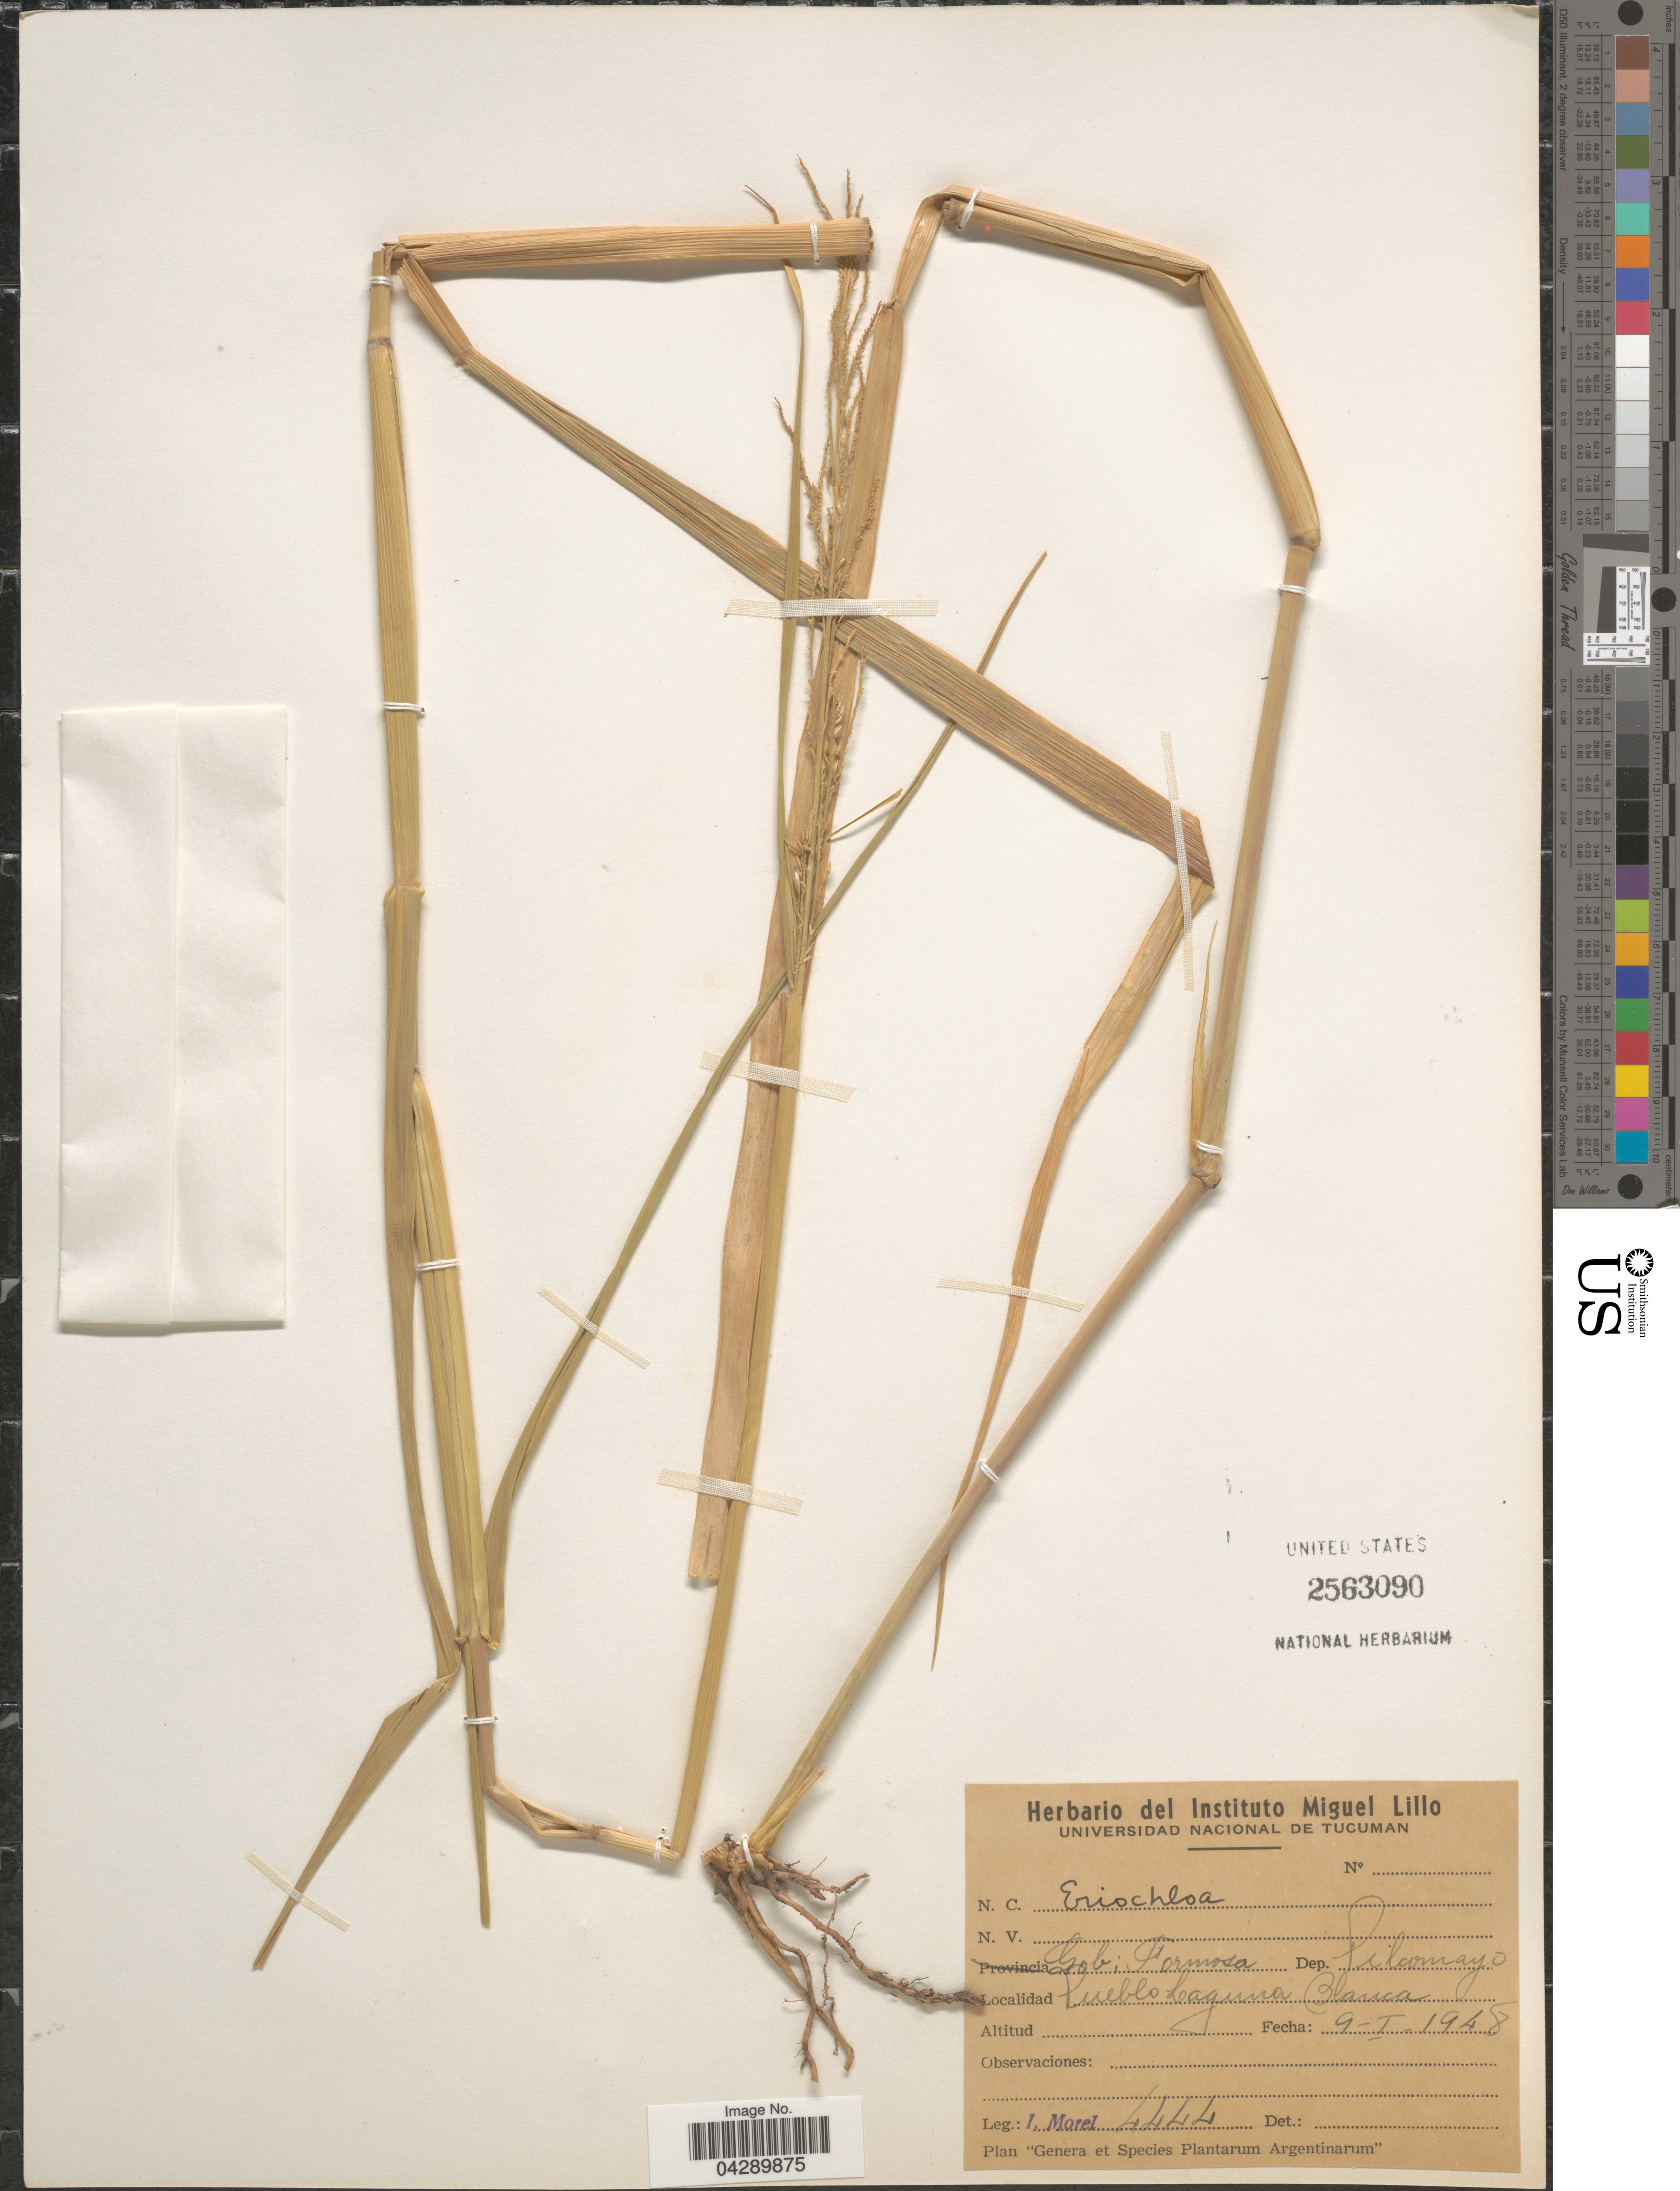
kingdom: Plantae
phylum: Tracheophyta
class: Liliopsida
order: Poales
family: Poaceae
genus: Eriochloa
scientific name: Eriochloa sp.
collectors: I. Morel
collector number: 4444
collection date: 1948-01-09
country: Argentina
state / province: Formosa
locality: Gob. Formosa. Dep. Pilcomayo. Pueblo Laguna Blanca.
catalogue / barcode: US 2563090